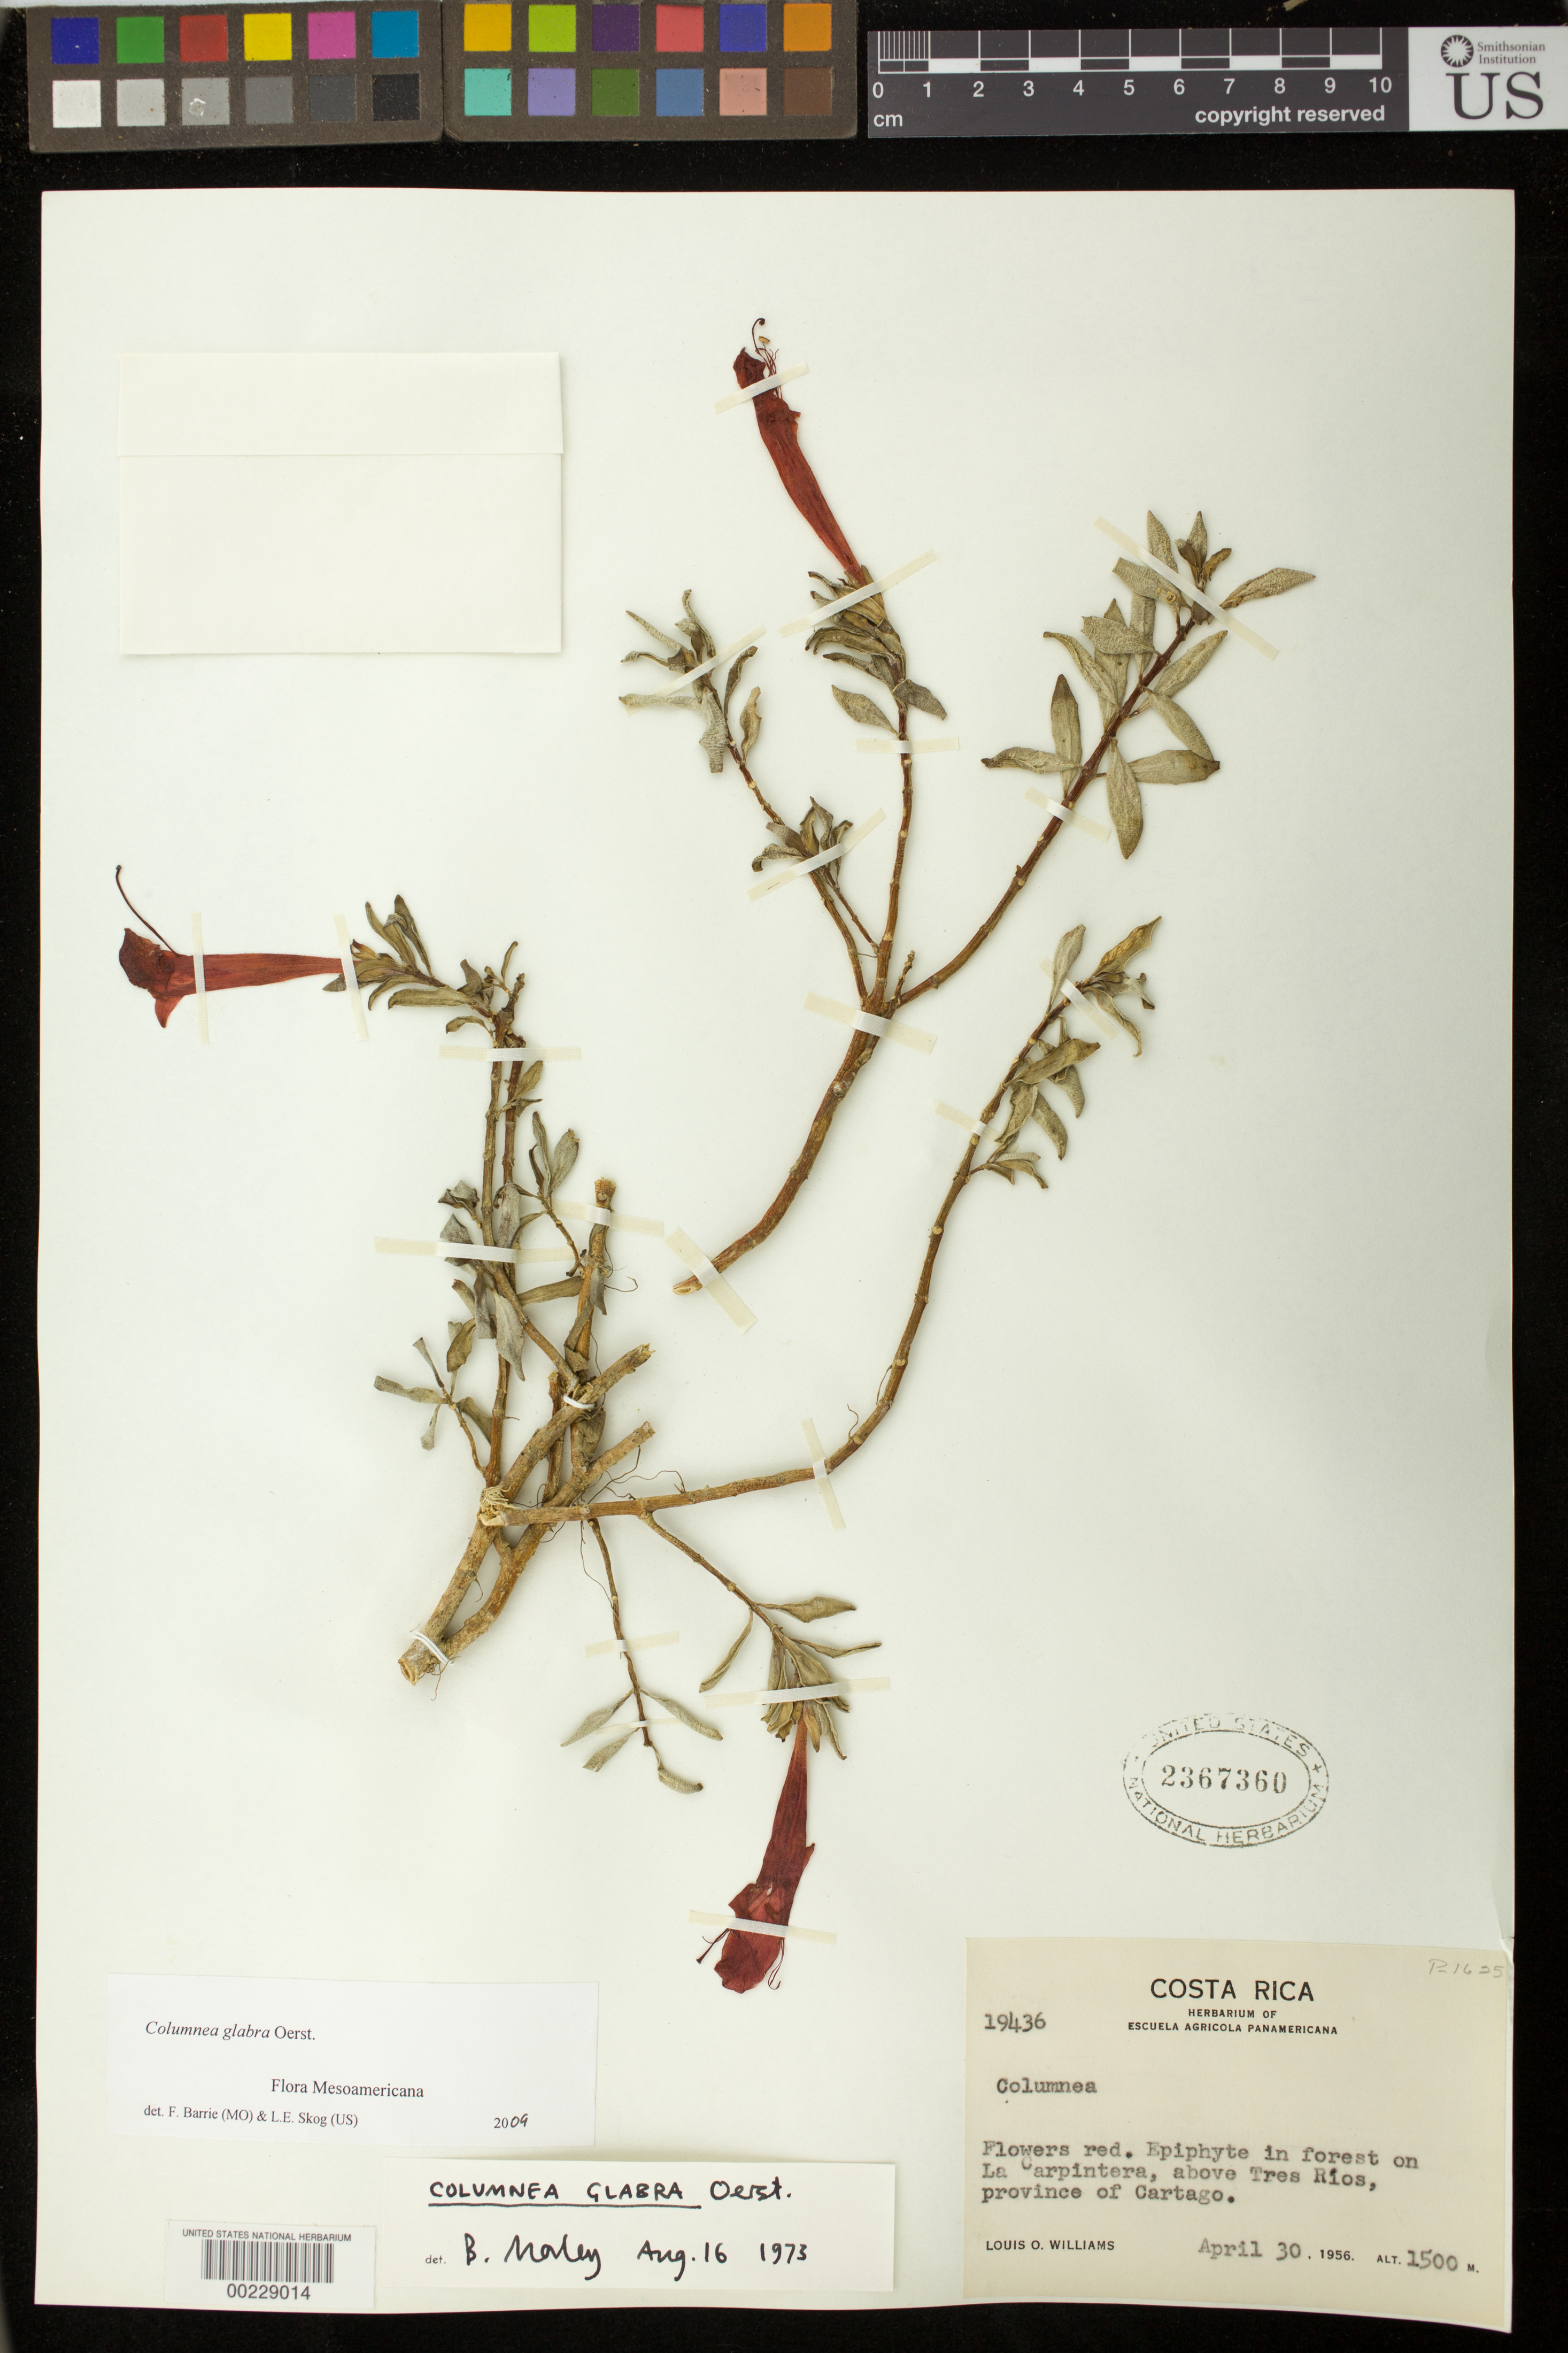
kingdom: Plantae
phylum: Tracheophyta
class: Magnoliopsida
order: Lamiales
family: Gesneriaceae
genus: Columnea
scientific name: Columnea glabra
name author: Oerst.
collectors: L. O. Williams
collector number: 19436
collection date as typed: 30 Apr 1956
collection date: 1956-04-30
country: Costa Rica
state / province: Cartago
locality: On La Carpintera, above Tres Rios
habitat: In forest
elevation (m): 1500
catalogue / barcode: US 2367360